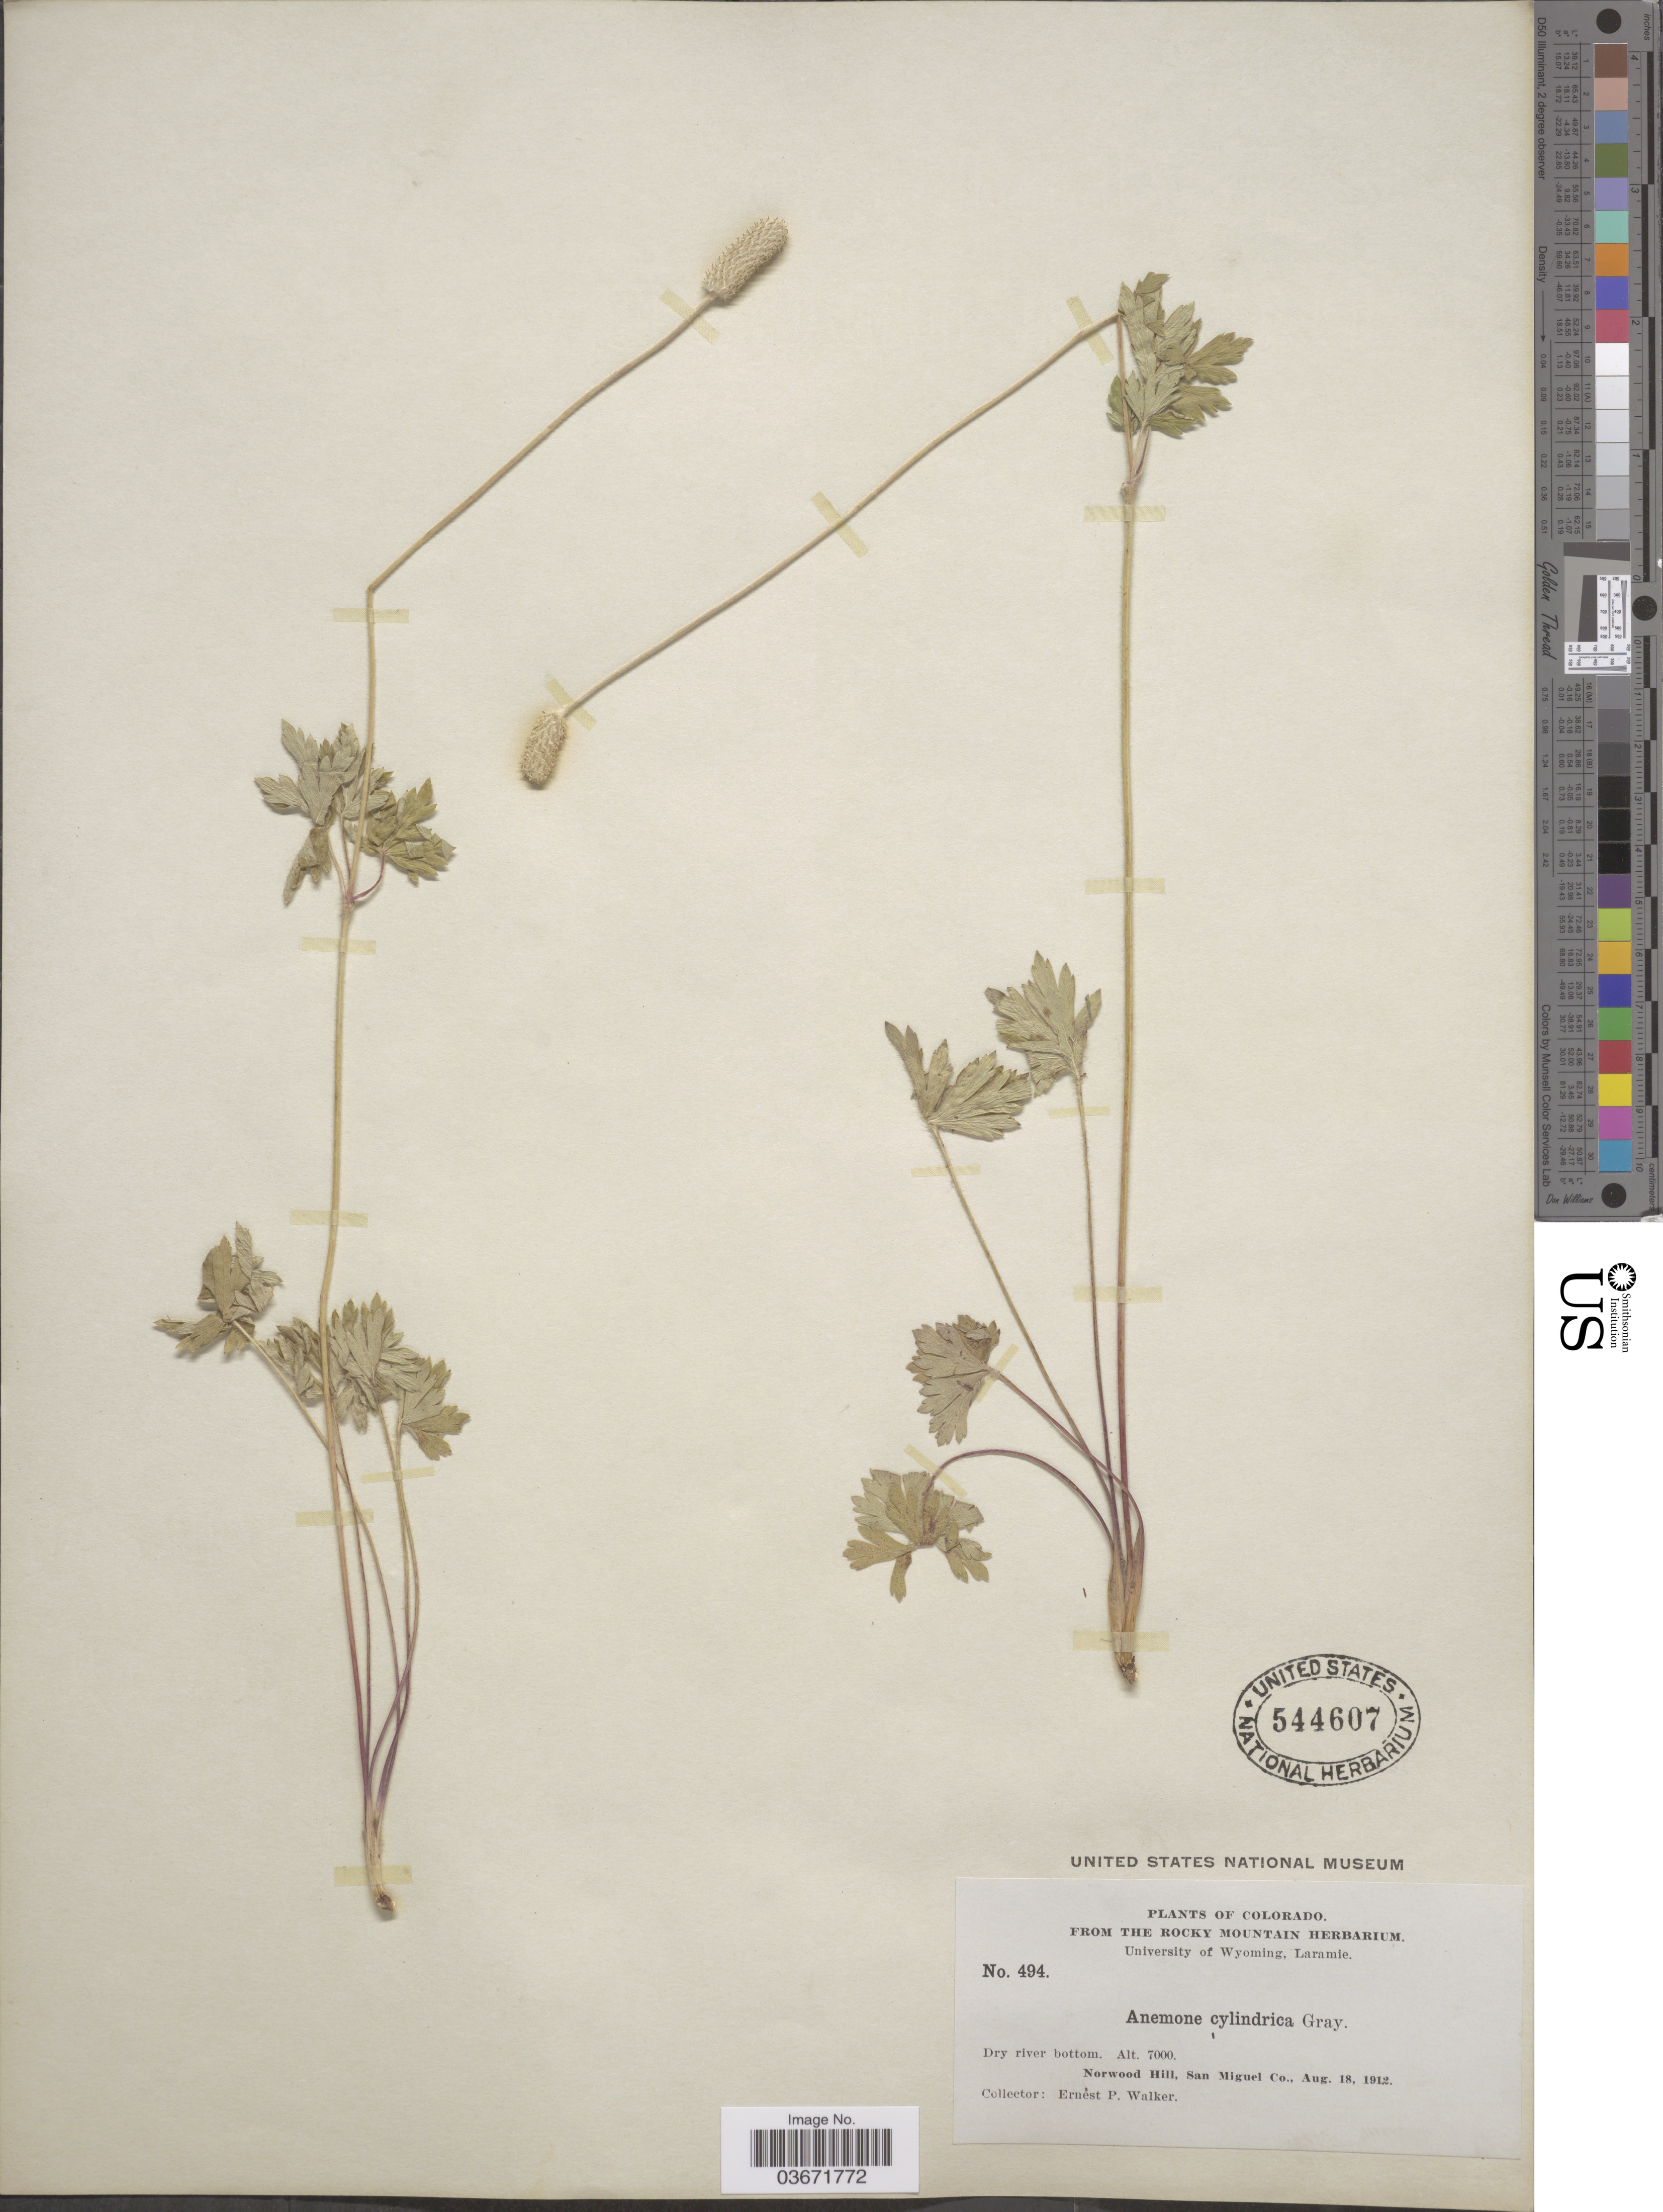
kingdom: Plantae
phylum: Tracheophyta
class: Magnoliopsida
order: Ranunculales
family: Ranunculaceae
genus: Anemone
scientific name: Anemone cylindrica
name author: A. Gray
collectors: E. P. Walker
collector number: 494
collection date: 1912-08-18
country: United States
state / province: Colorado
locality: Norwood Hill, San Miguel Co.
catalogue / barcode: US 544607